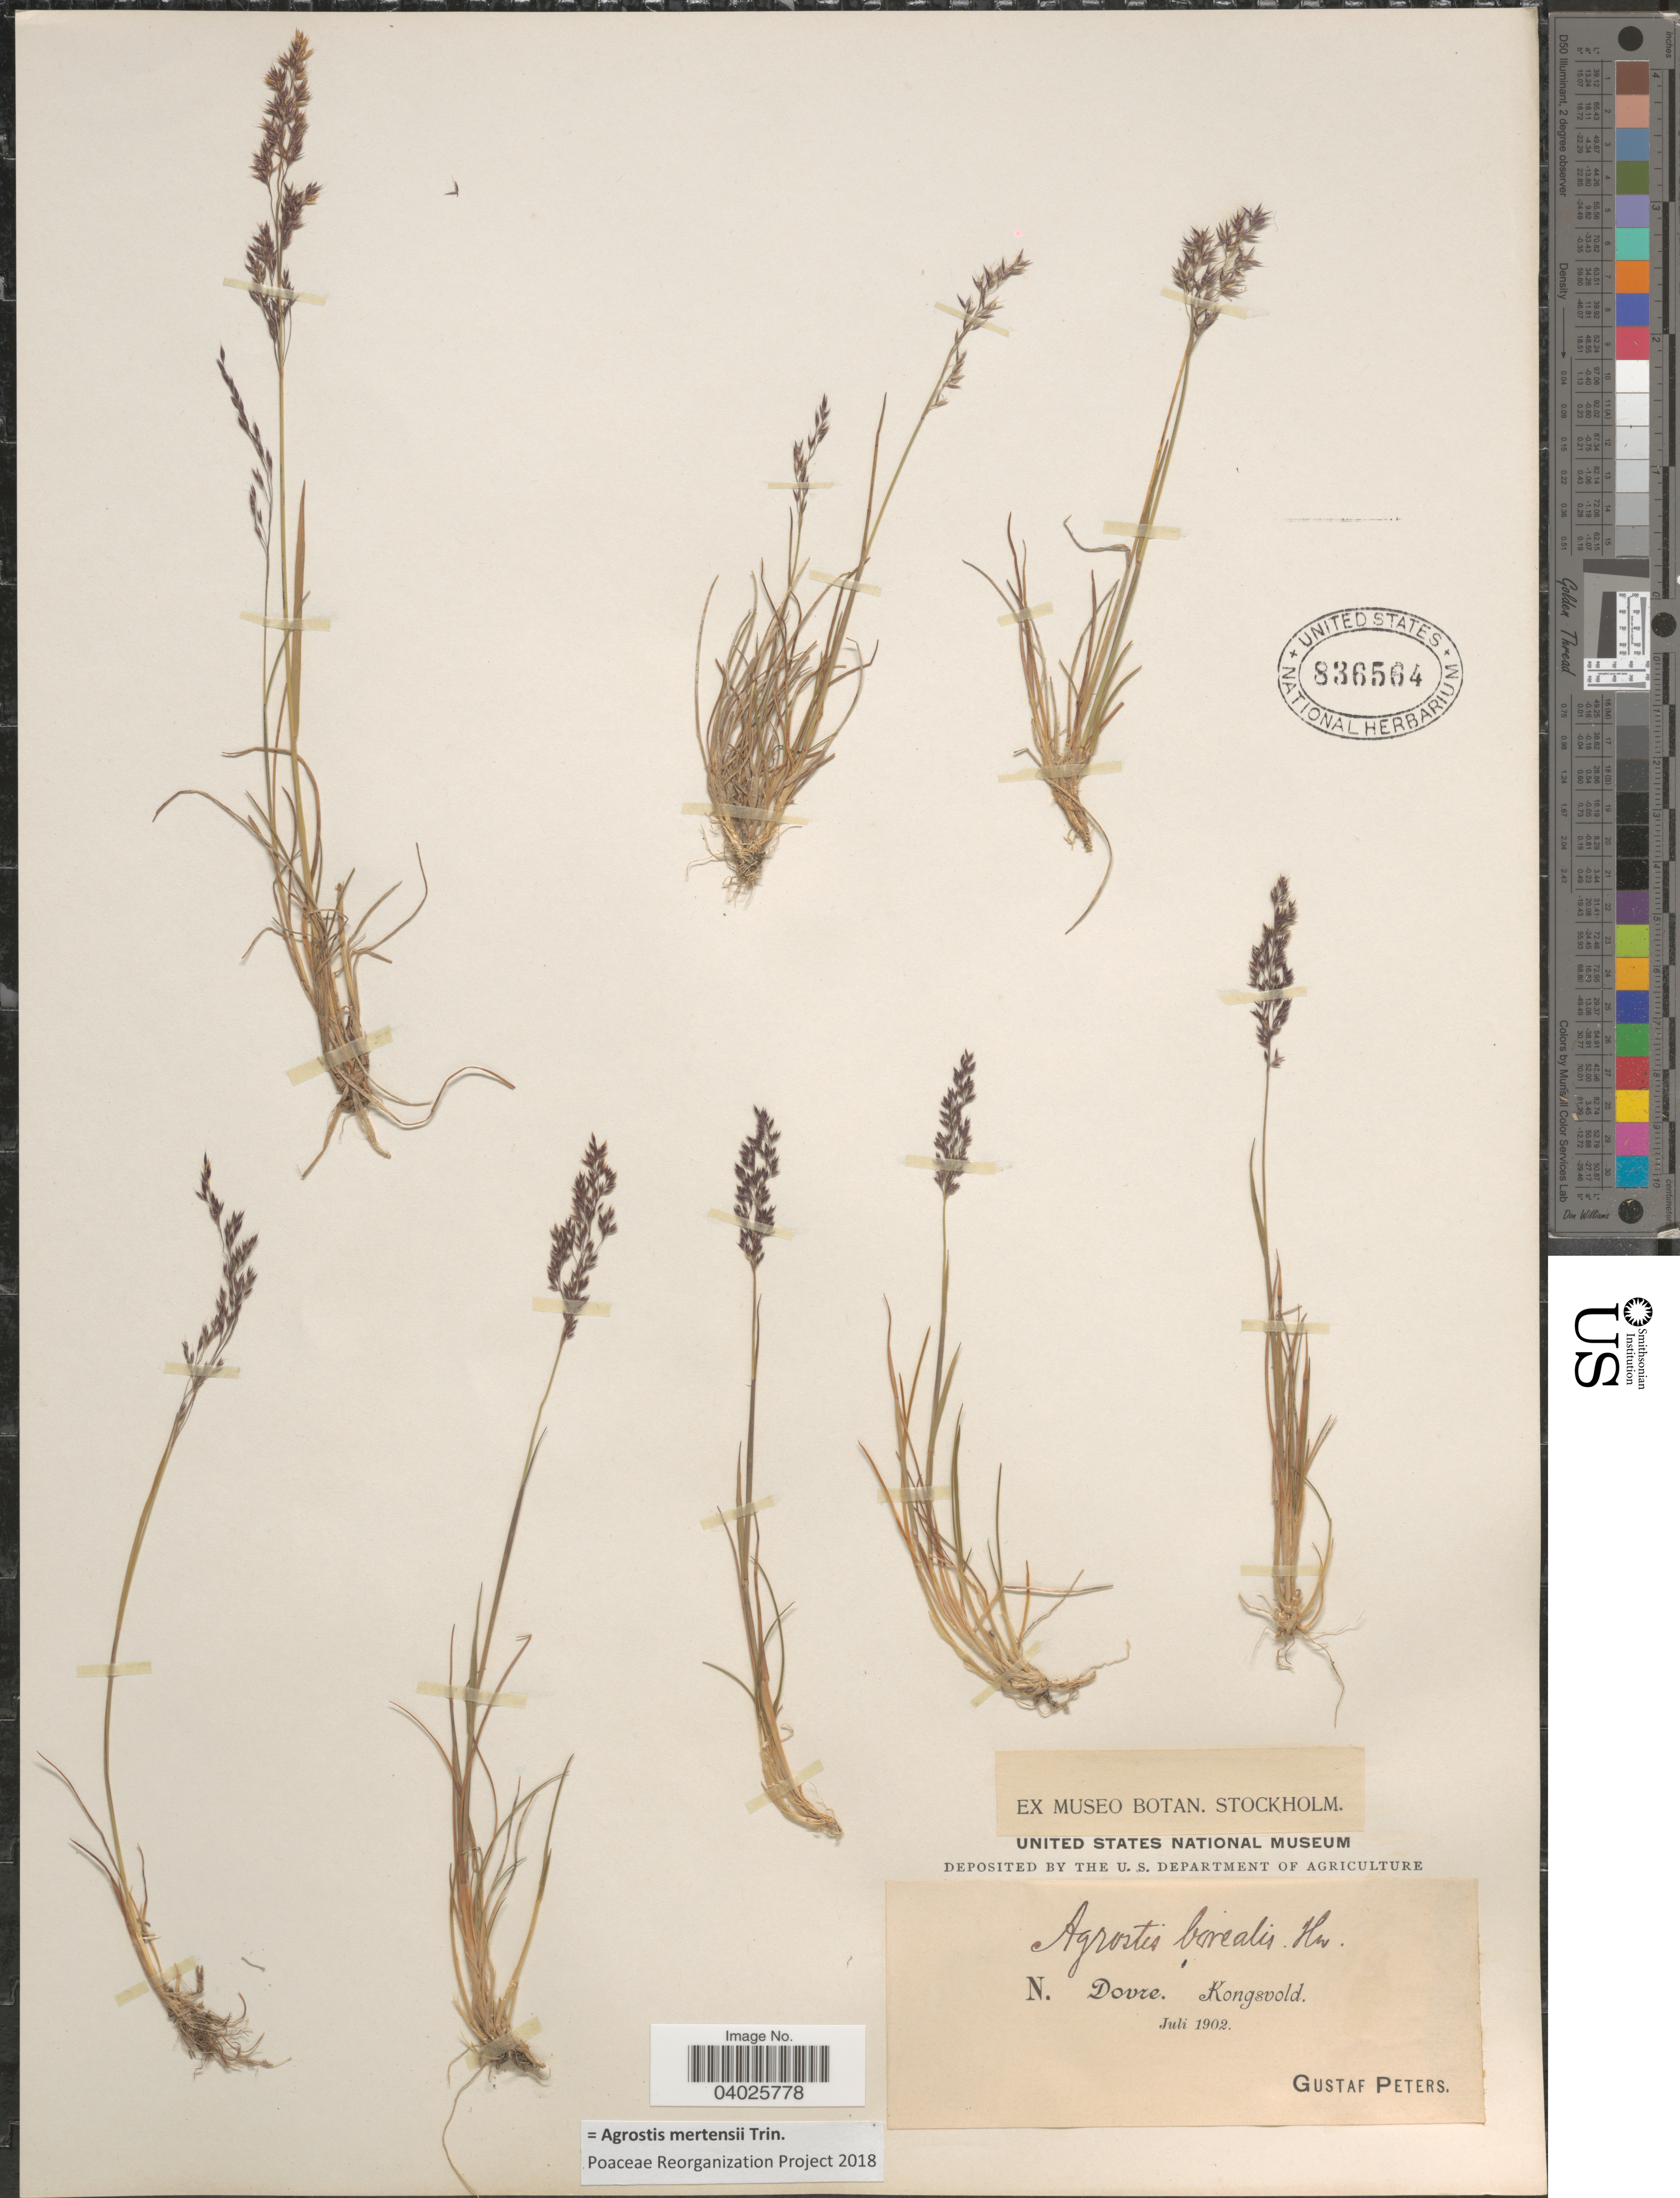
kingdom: Plantae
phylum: Tracheophyta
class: Liliopsida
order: Poales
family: Poaceae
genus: Agrostis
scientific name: Agrostis mertensii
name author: Trin.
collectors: G. Peters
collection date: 1902-07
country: Norway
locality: N. Dovre. Kongsvold.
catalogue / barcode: US 836564